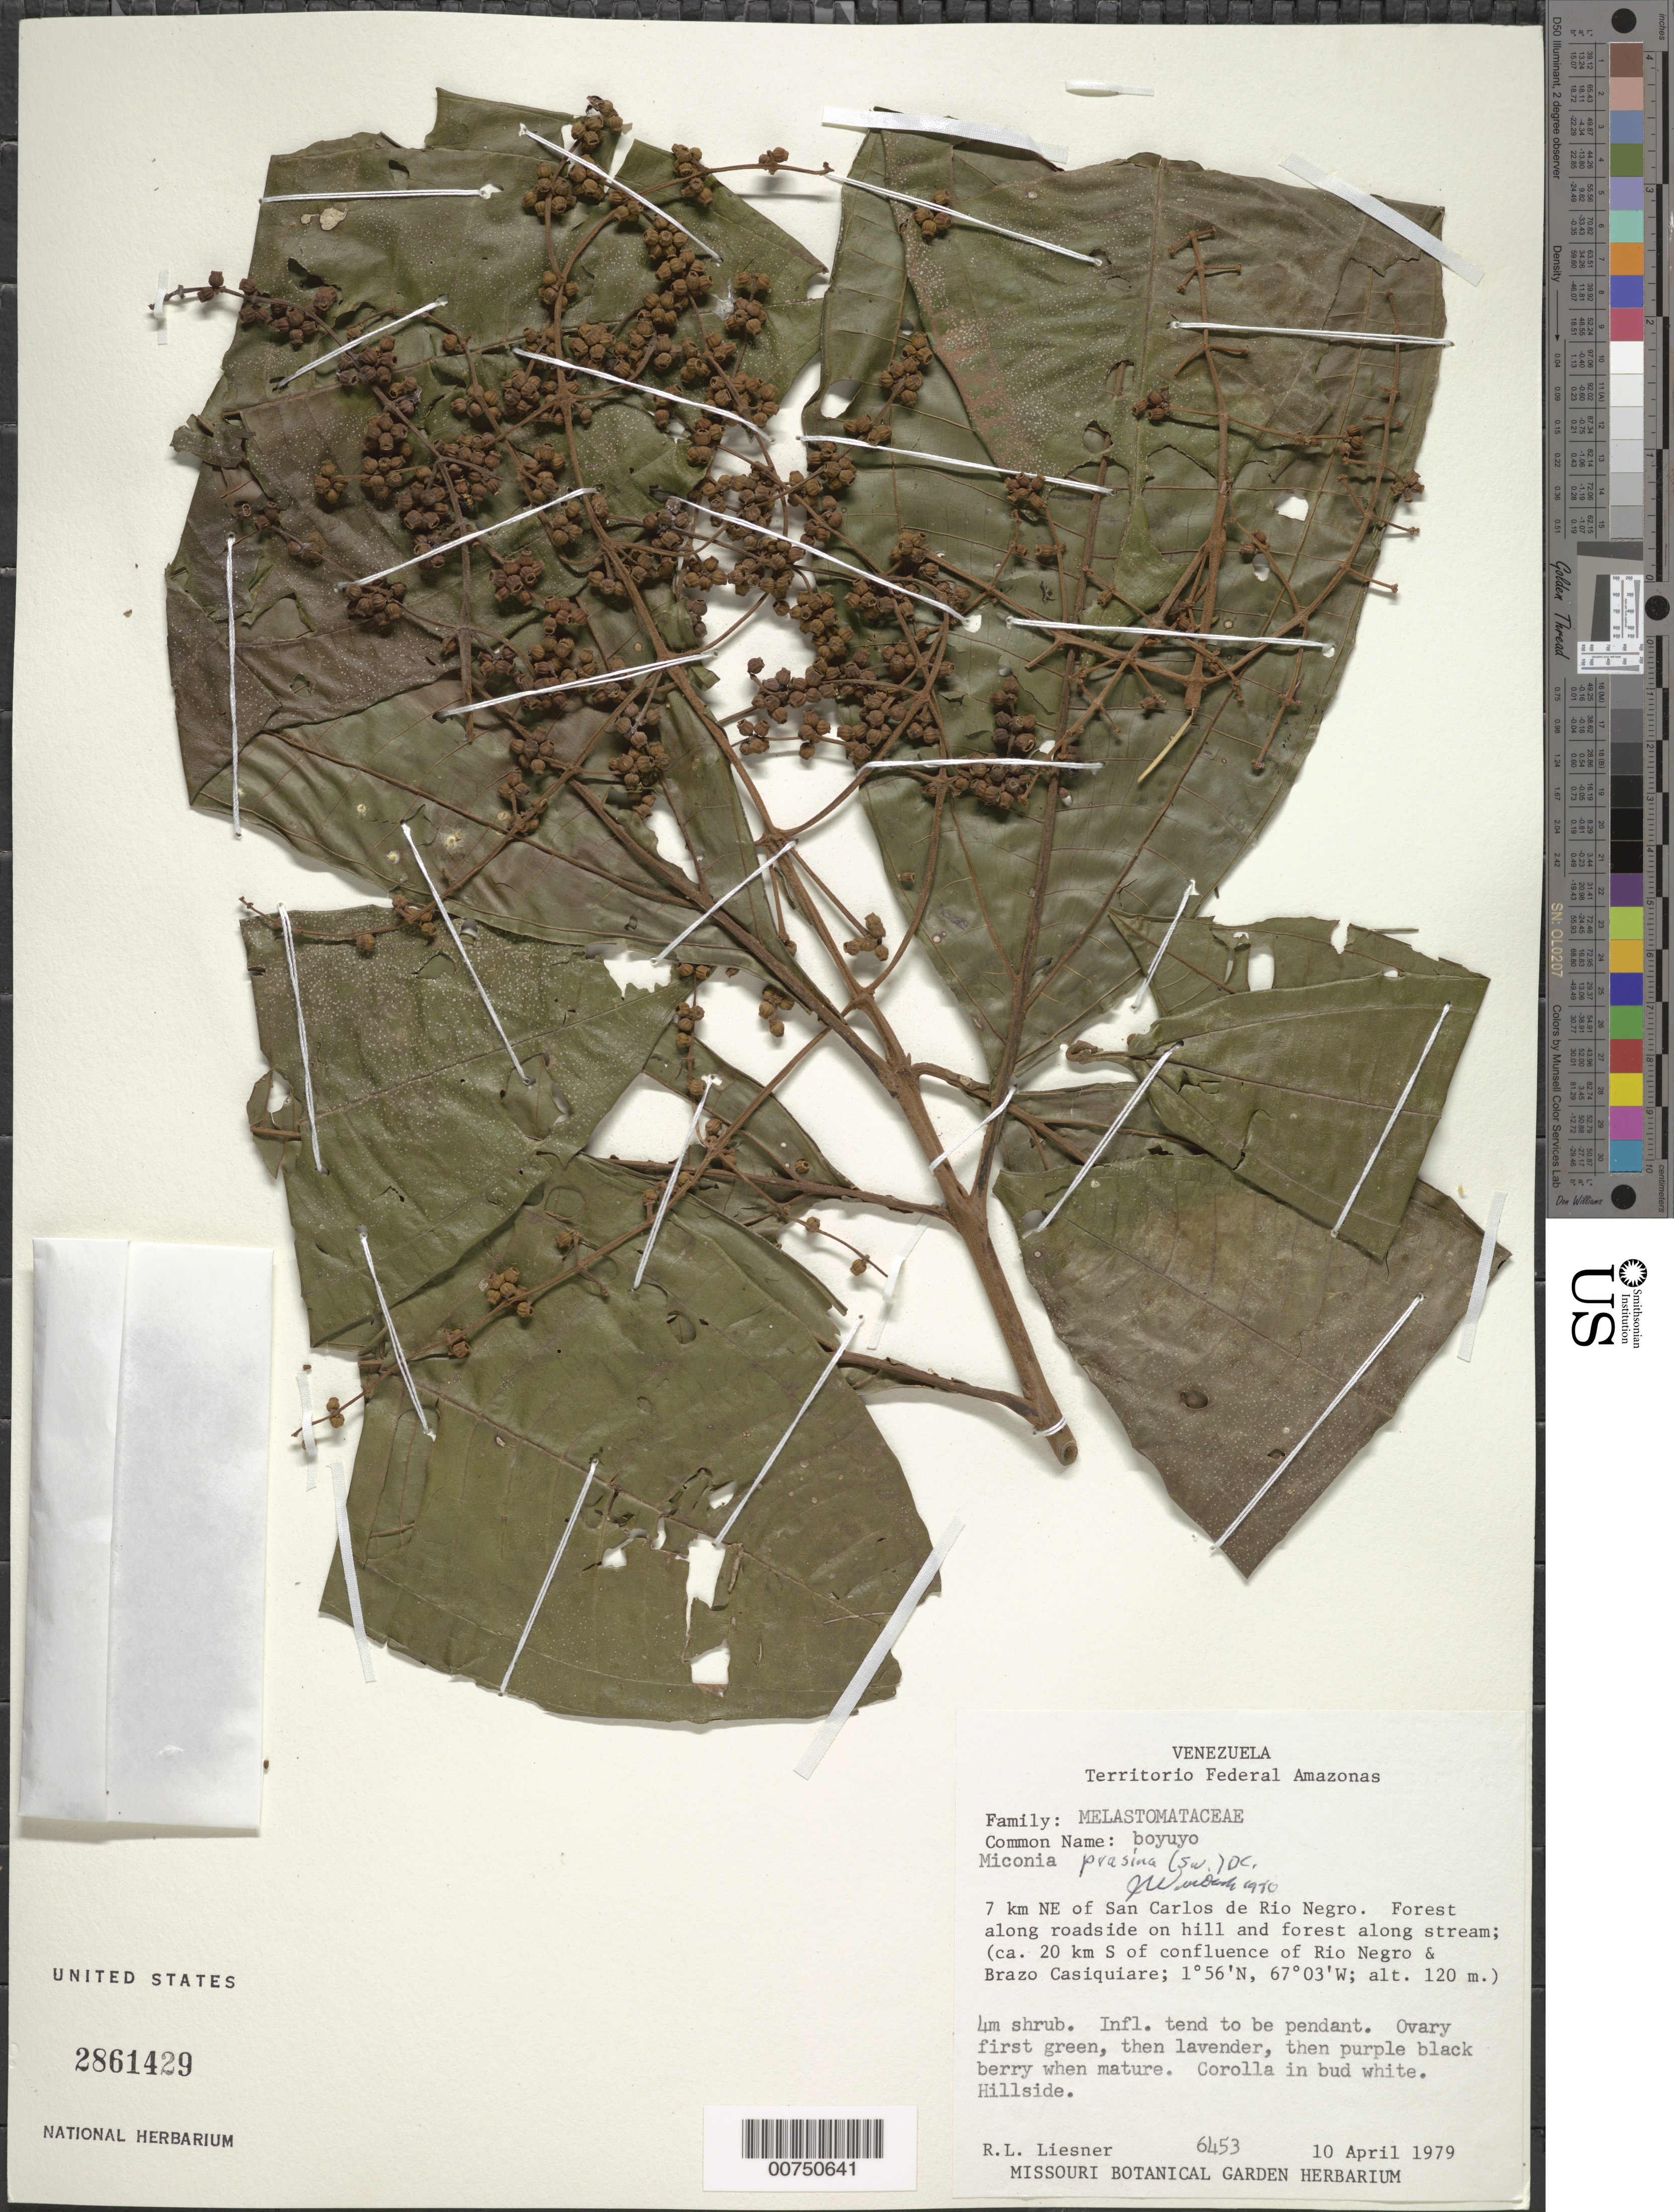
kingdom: Plantae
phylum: Tracheophyta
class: Magnoliopsida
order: Myrtales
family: Melastomataceae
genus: Miconia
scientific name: Miconia prasina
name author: (Sw.) DC.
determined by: Wurdack, John J., (US), US (UNITED STATES)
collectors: R. L. Liesner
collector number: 6453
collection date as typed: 10-Apr-79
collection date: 1979-04-10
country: Venezuela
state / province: Amazonas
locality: San Carlos de Río Negro, 7 km NE of; about 20 km S of confluence of Río Negro and Brazo Casiquiare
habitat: Forest along roadside on hill and forest along stream; hillside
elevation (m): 120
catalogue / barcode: US 2861429